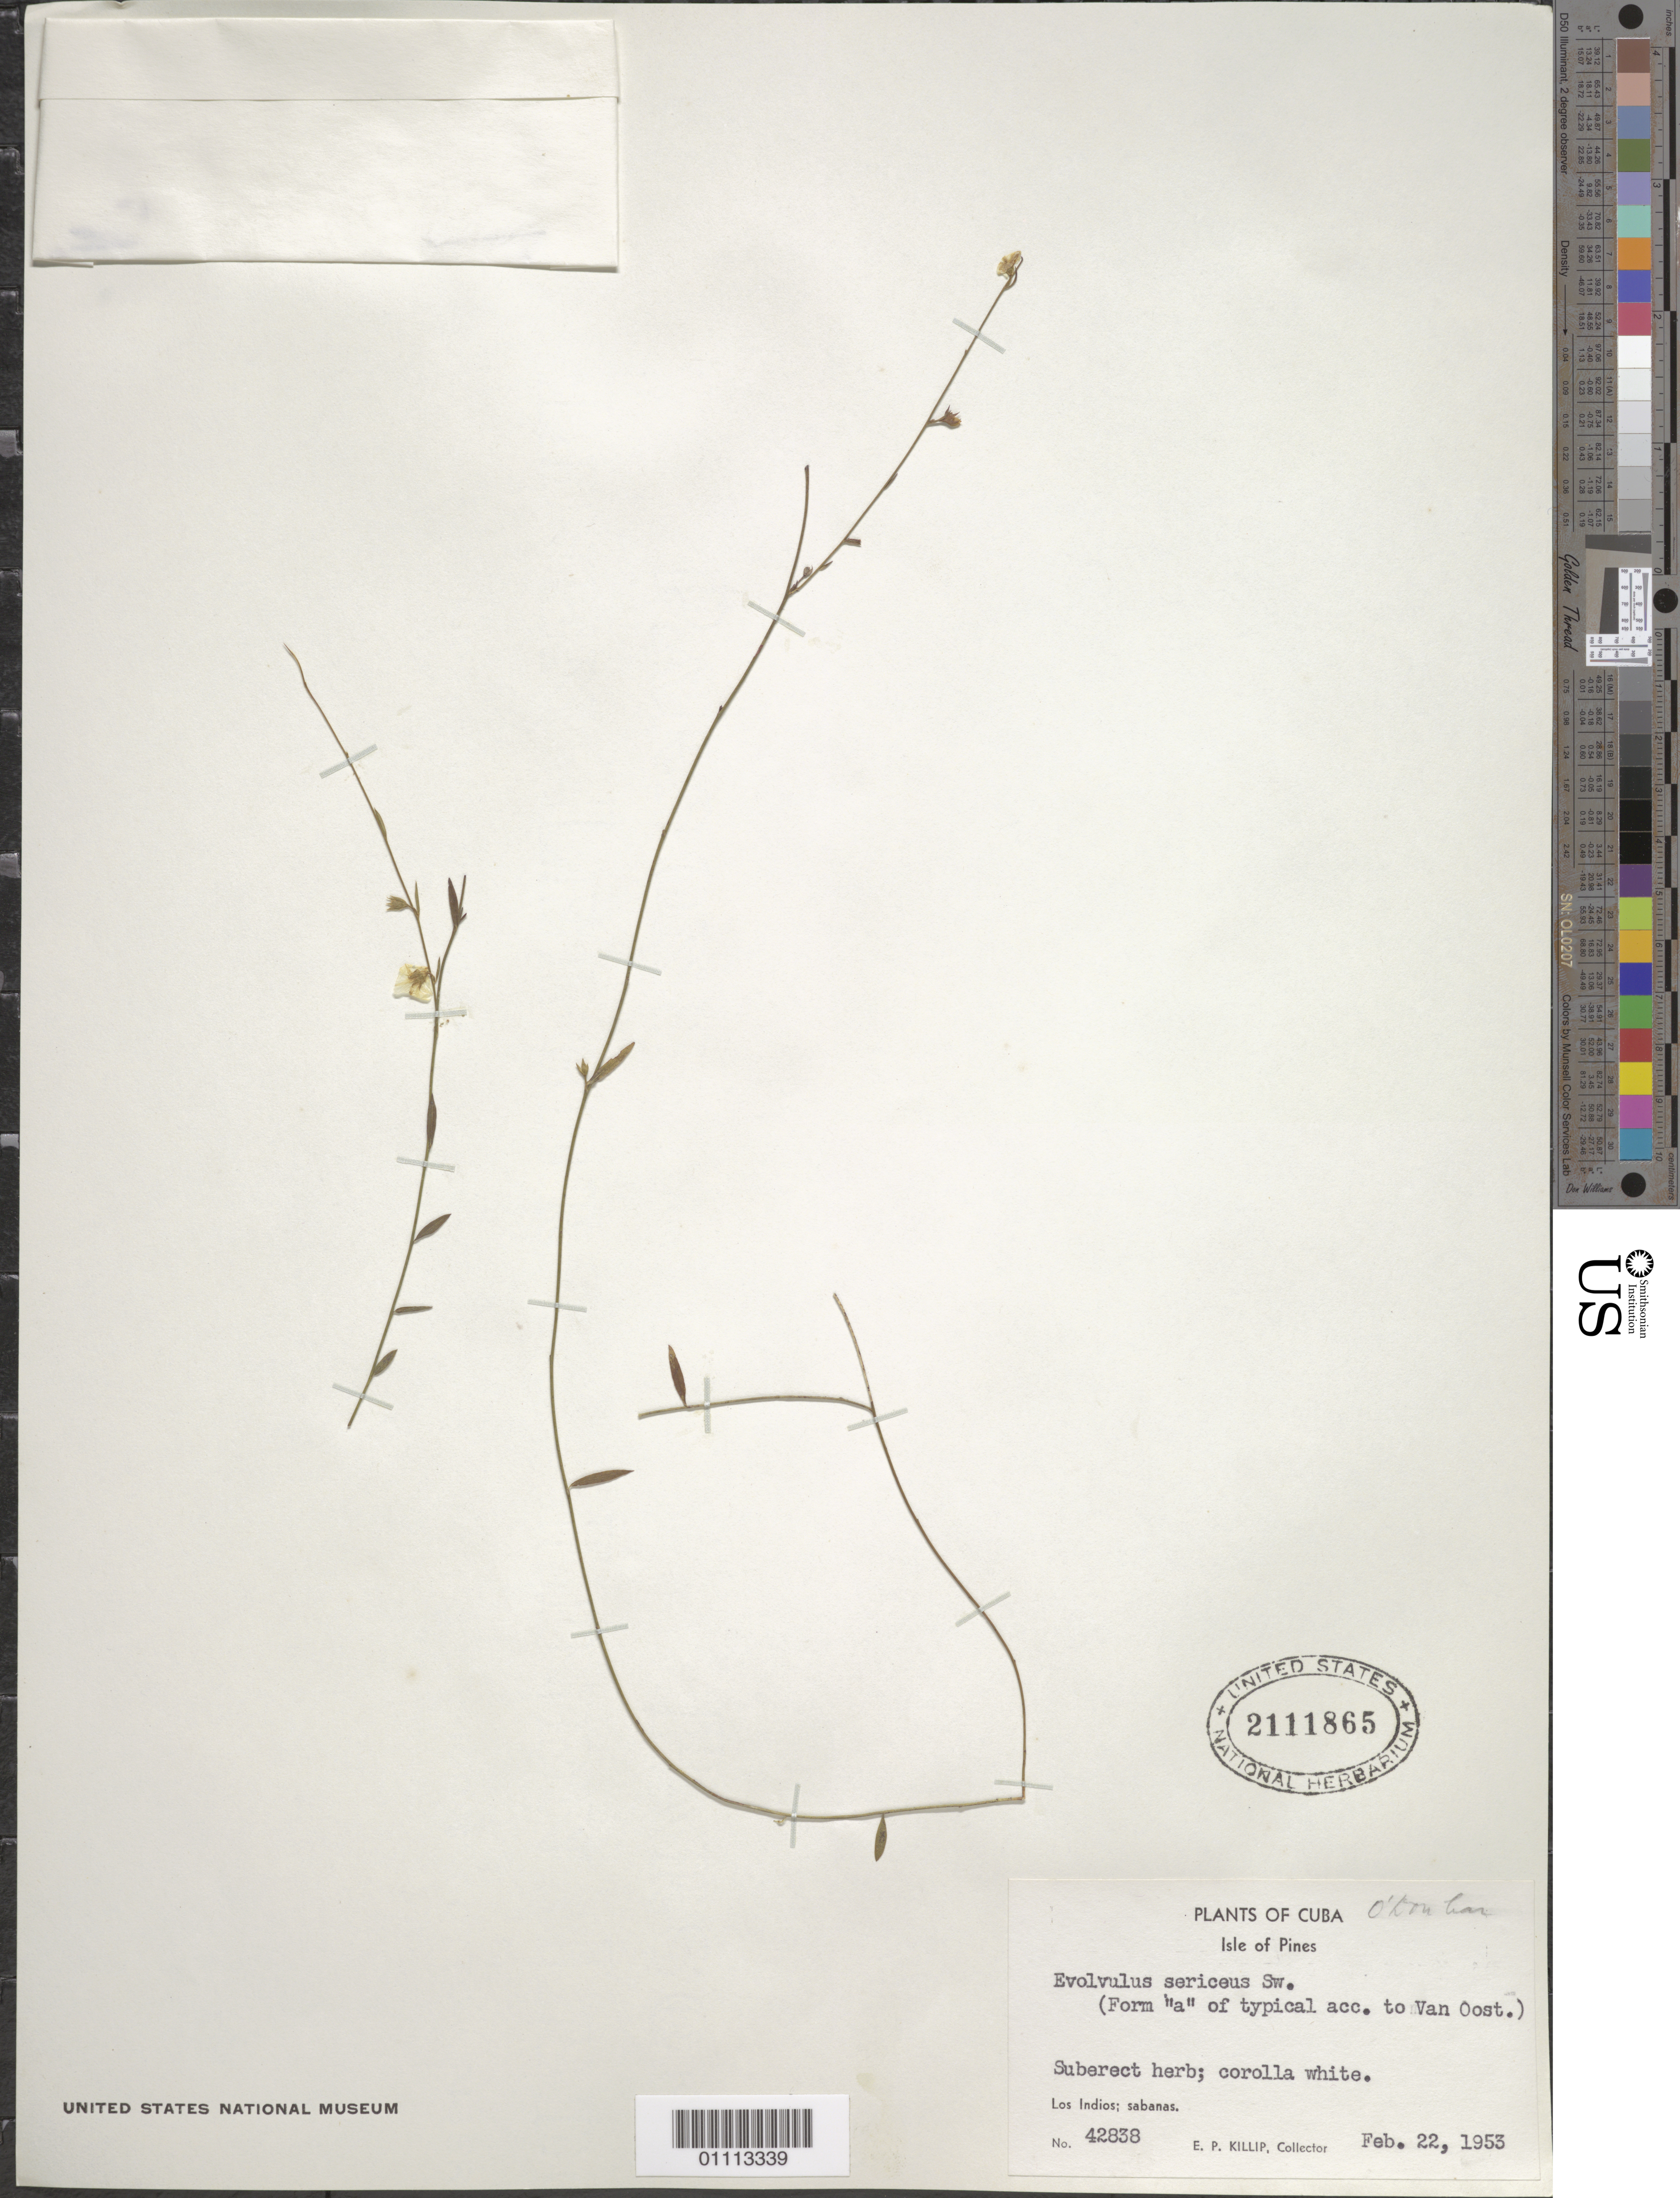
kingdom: Plantae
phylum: Tracheophyta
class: Magnoliopsida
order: Solanales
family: Convolvulaceae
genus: Evolvulus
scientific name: Evolvulus sericeus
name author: Sw.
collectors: E. P. Killip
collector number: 42838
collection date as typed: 22 Feb 1953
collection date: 1953-02-22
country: Cuba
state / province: Isla de La Juventud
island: Isla de la Juventud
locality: Los Indios; sabanas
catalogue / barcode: US 2111865